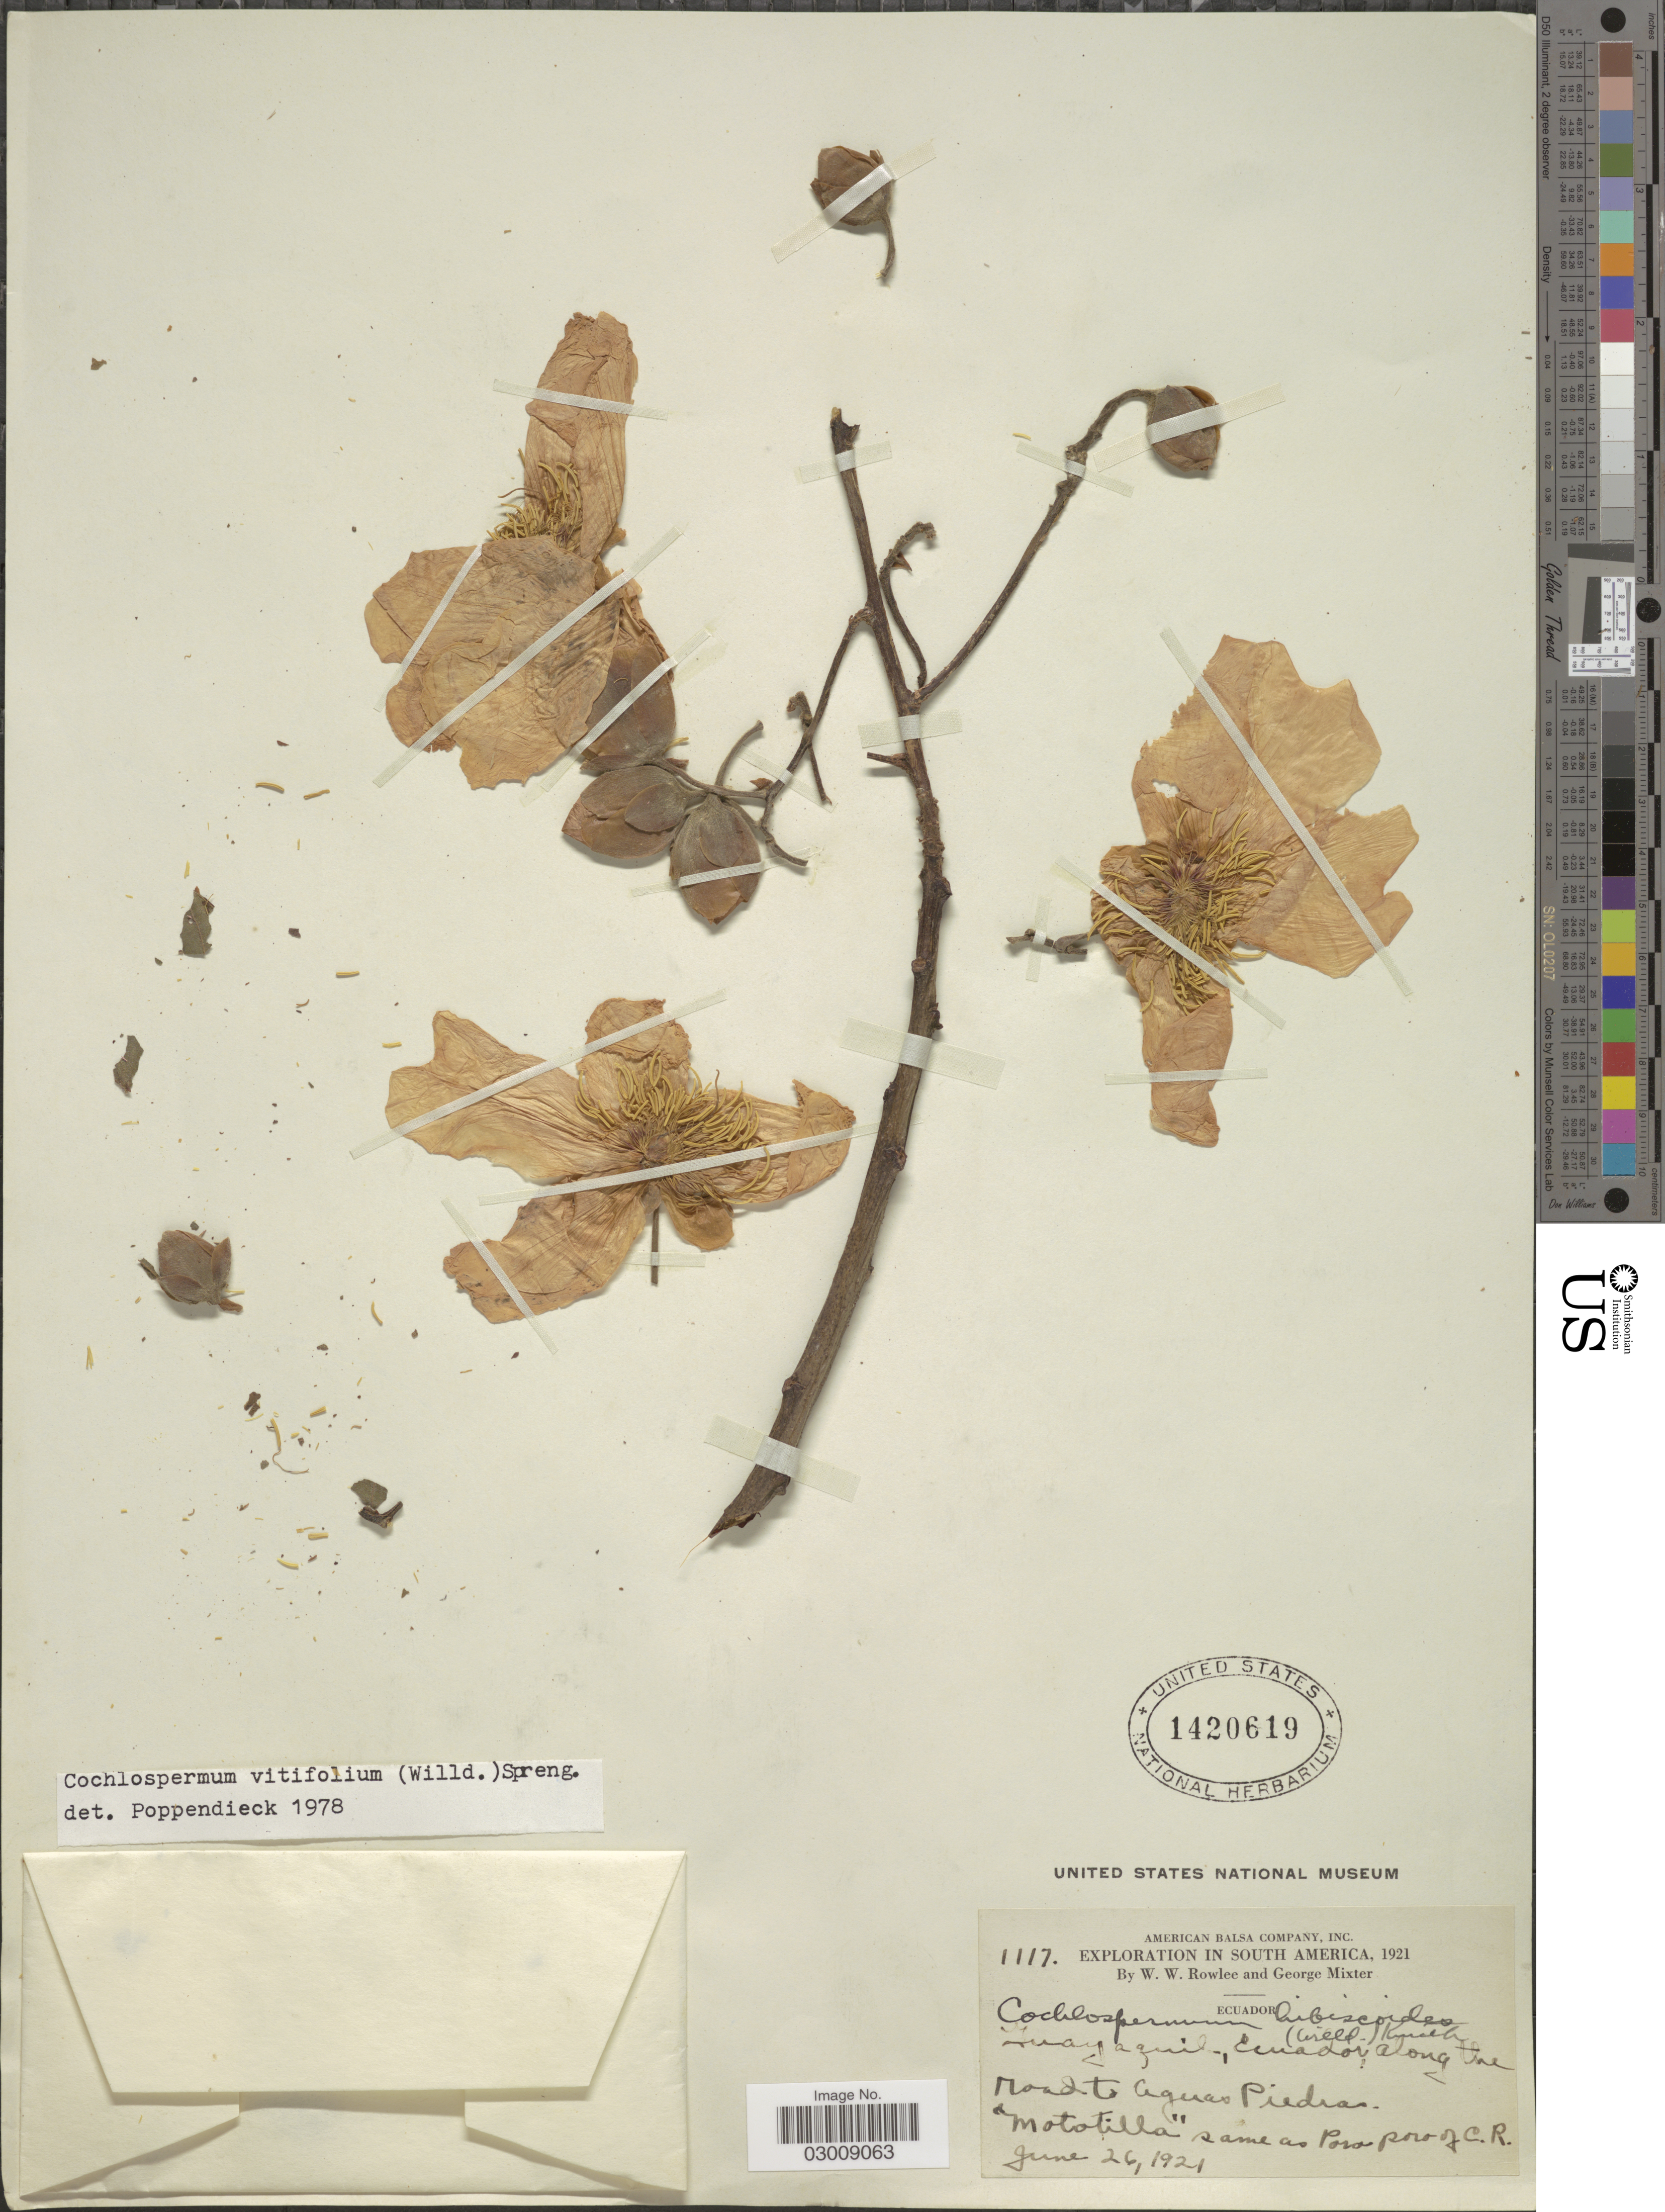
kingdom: Plantae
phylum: Tracheophyta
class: Magnoliopsida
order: Malvales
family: Cochlospermaceae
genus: Cochlospermum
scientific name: Cochlospermum vitifolium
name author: (Willd.) Spreng.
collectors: W. W. Rowlee & G. Mixter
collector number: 1117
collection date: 1921-06-26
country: Ecuador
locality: Road to Aguas Piedras.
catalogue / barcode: US 1420619